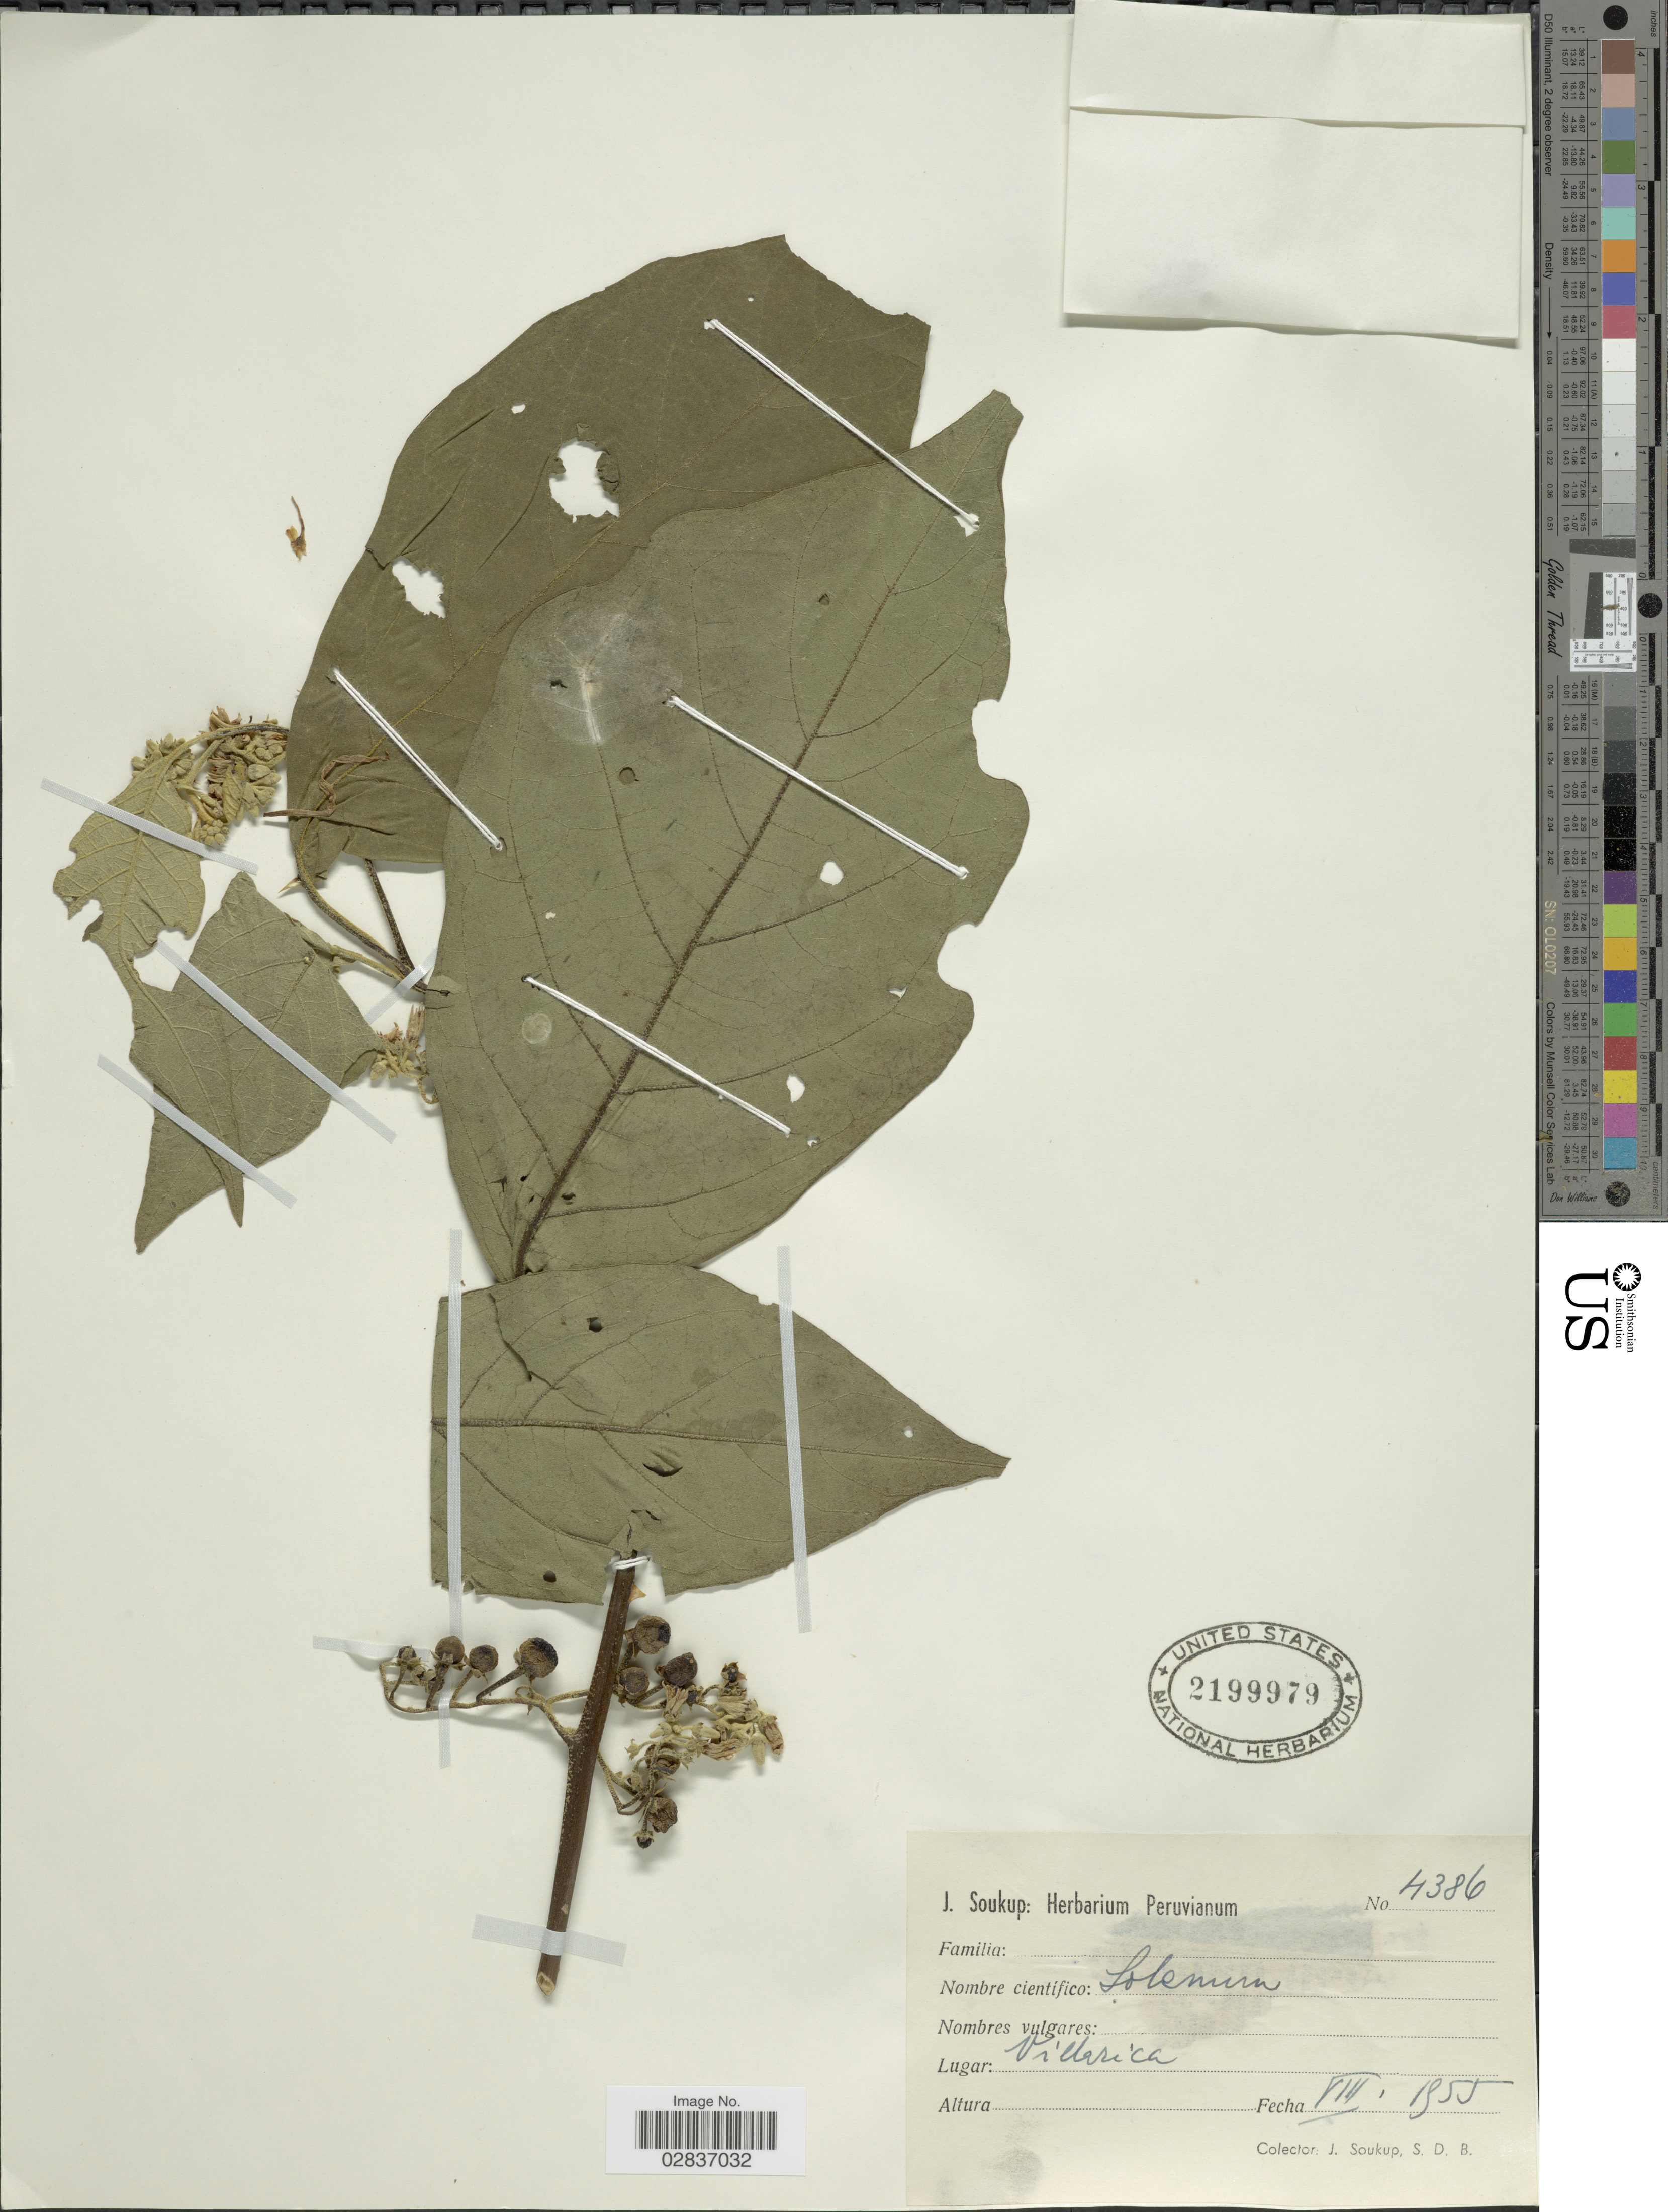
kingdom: Plantae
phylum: Tracheophyta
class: Magnoliopsida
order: Solanales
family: Solanaceae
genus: Solanum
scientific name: Solanum ovalifolium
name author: Dunal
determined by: Knapp, S. D.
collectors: J. Soukup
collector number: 4386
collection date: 1855-08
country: Peru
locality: Villarica.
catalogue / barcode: US 2199979